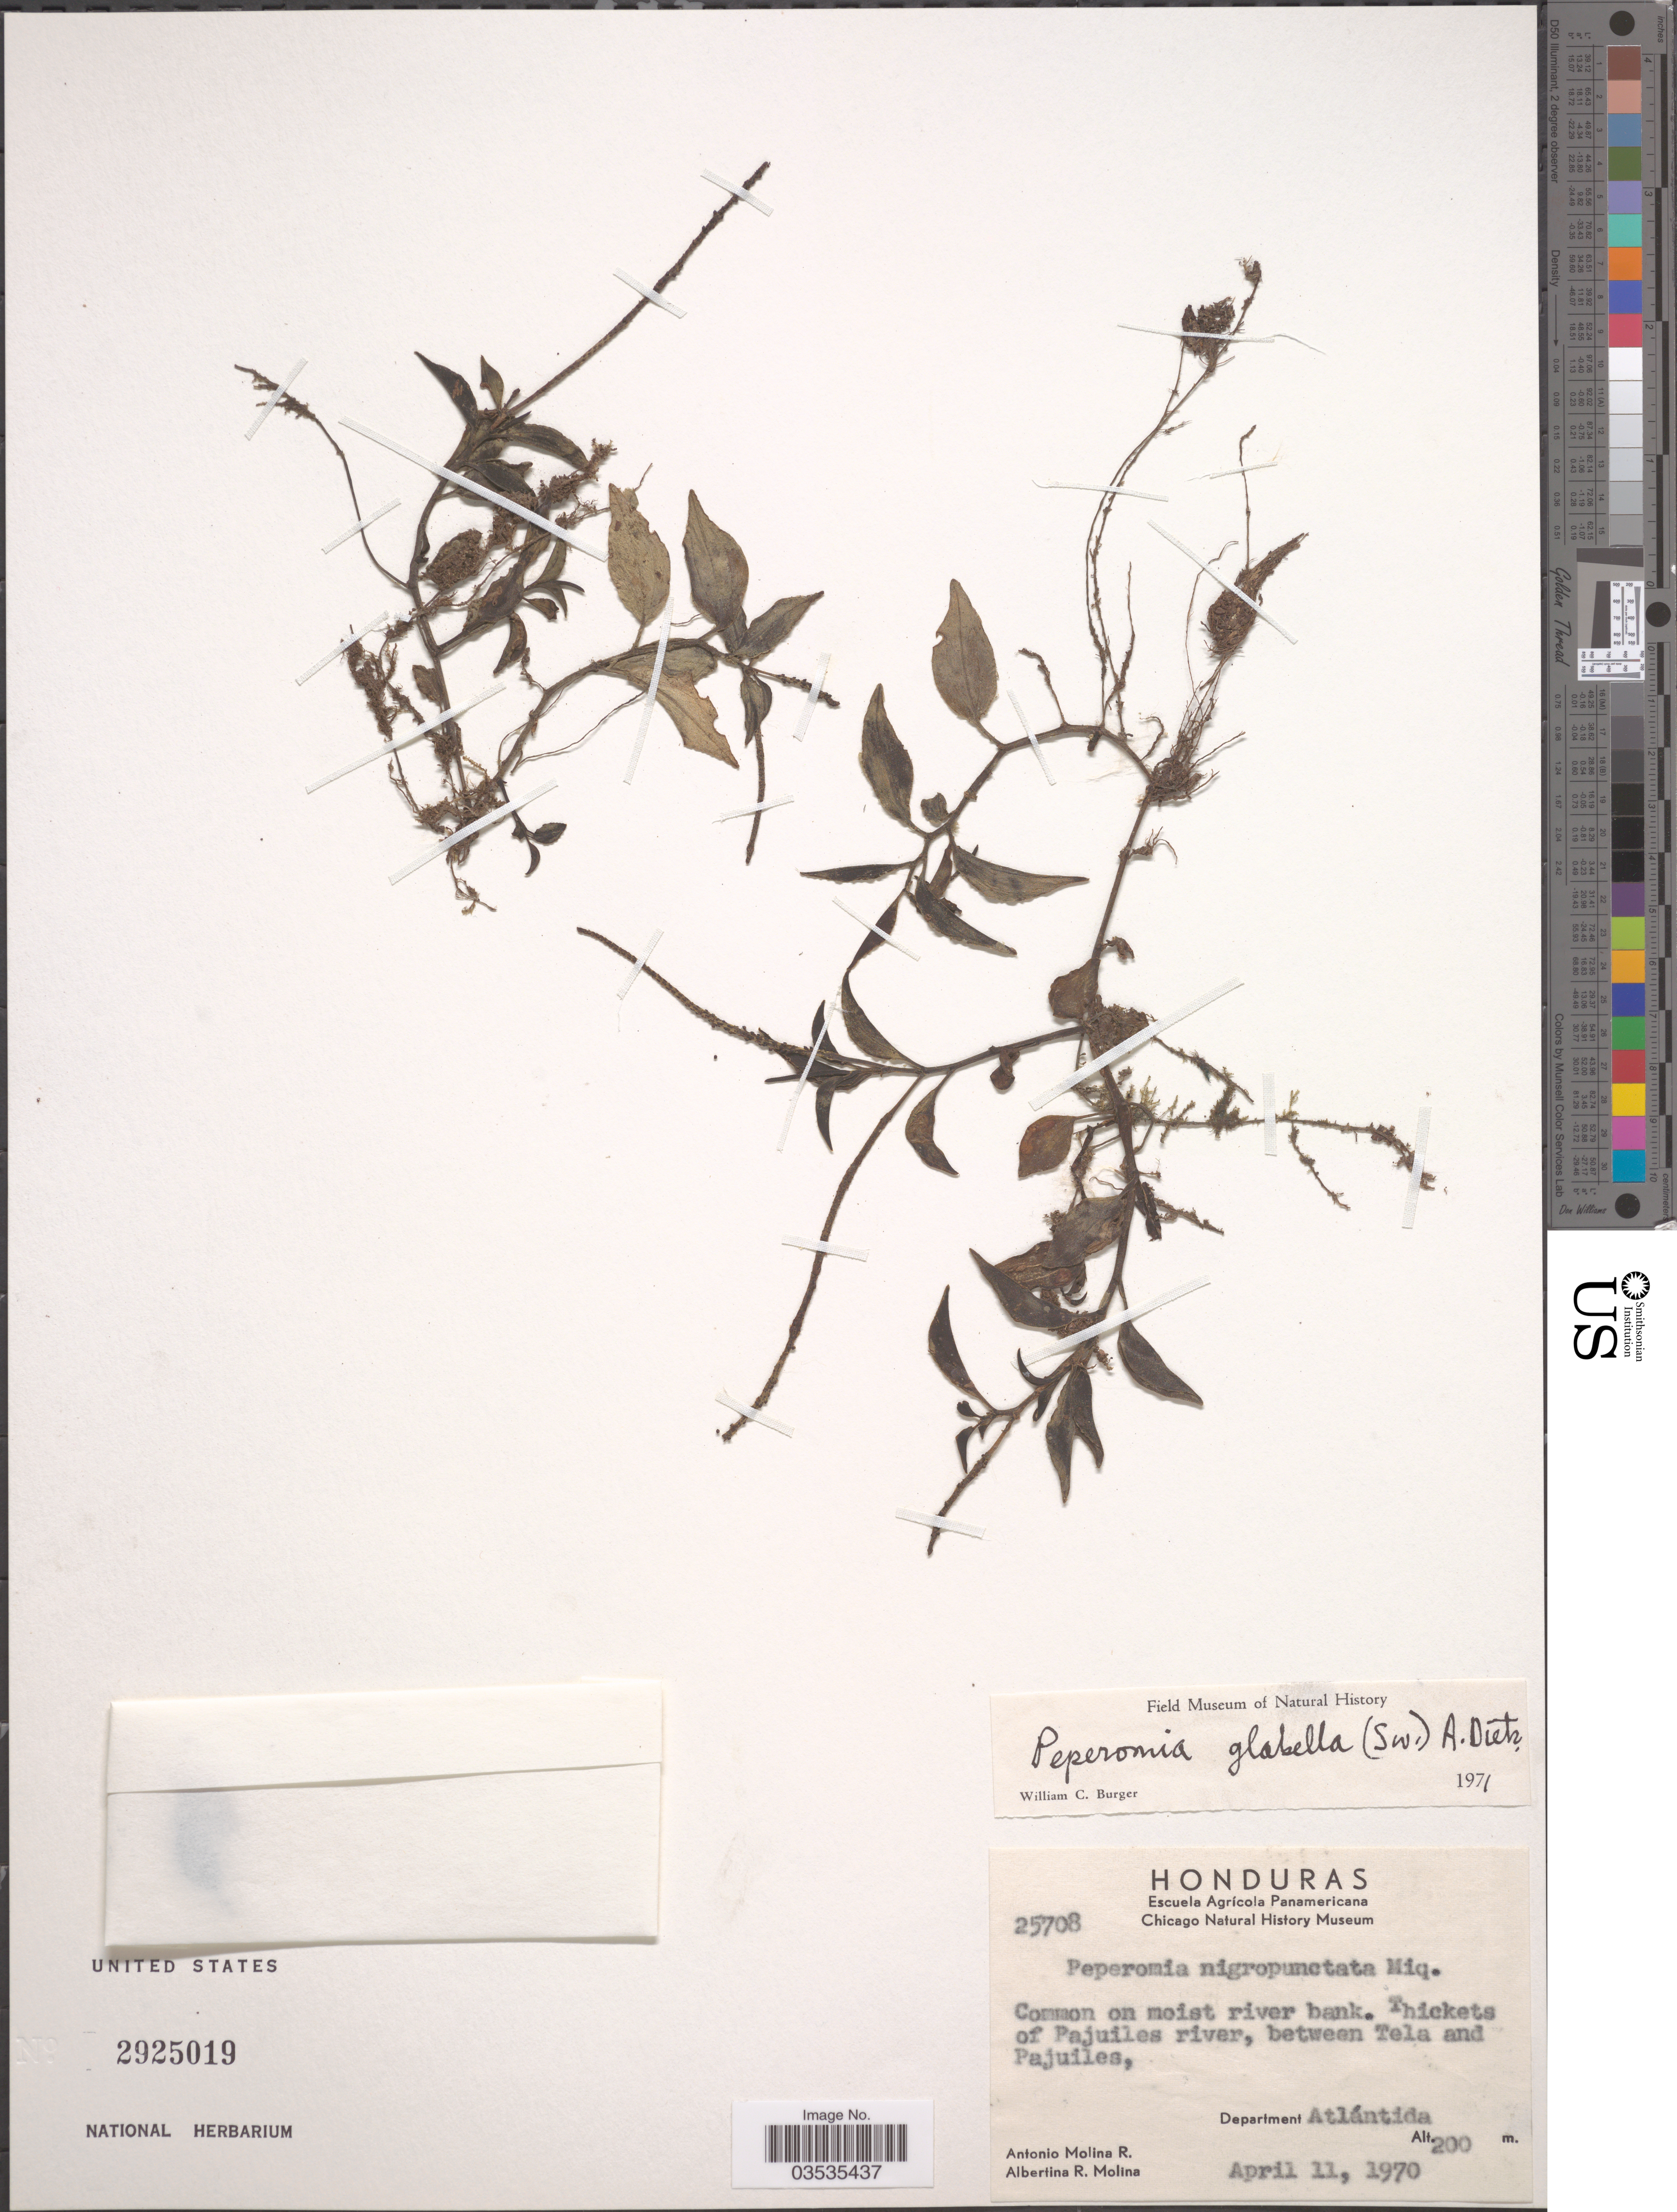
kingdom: Plantae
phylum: Tracheophyta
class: Magnoliopsida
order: Piperales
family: Piperaceae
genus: Peperomia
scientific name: Peperomia glabella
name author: (Sw.) A. Dietr.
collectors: A. Molina R. & A. R. Molina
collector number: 25708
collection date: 1970-04-11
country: Honduras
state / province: Atlantida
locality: Thickets of Pajuiles river, between Tela and Pajuiles, Department Atlántida.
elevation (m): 200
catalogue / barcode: US 2925019